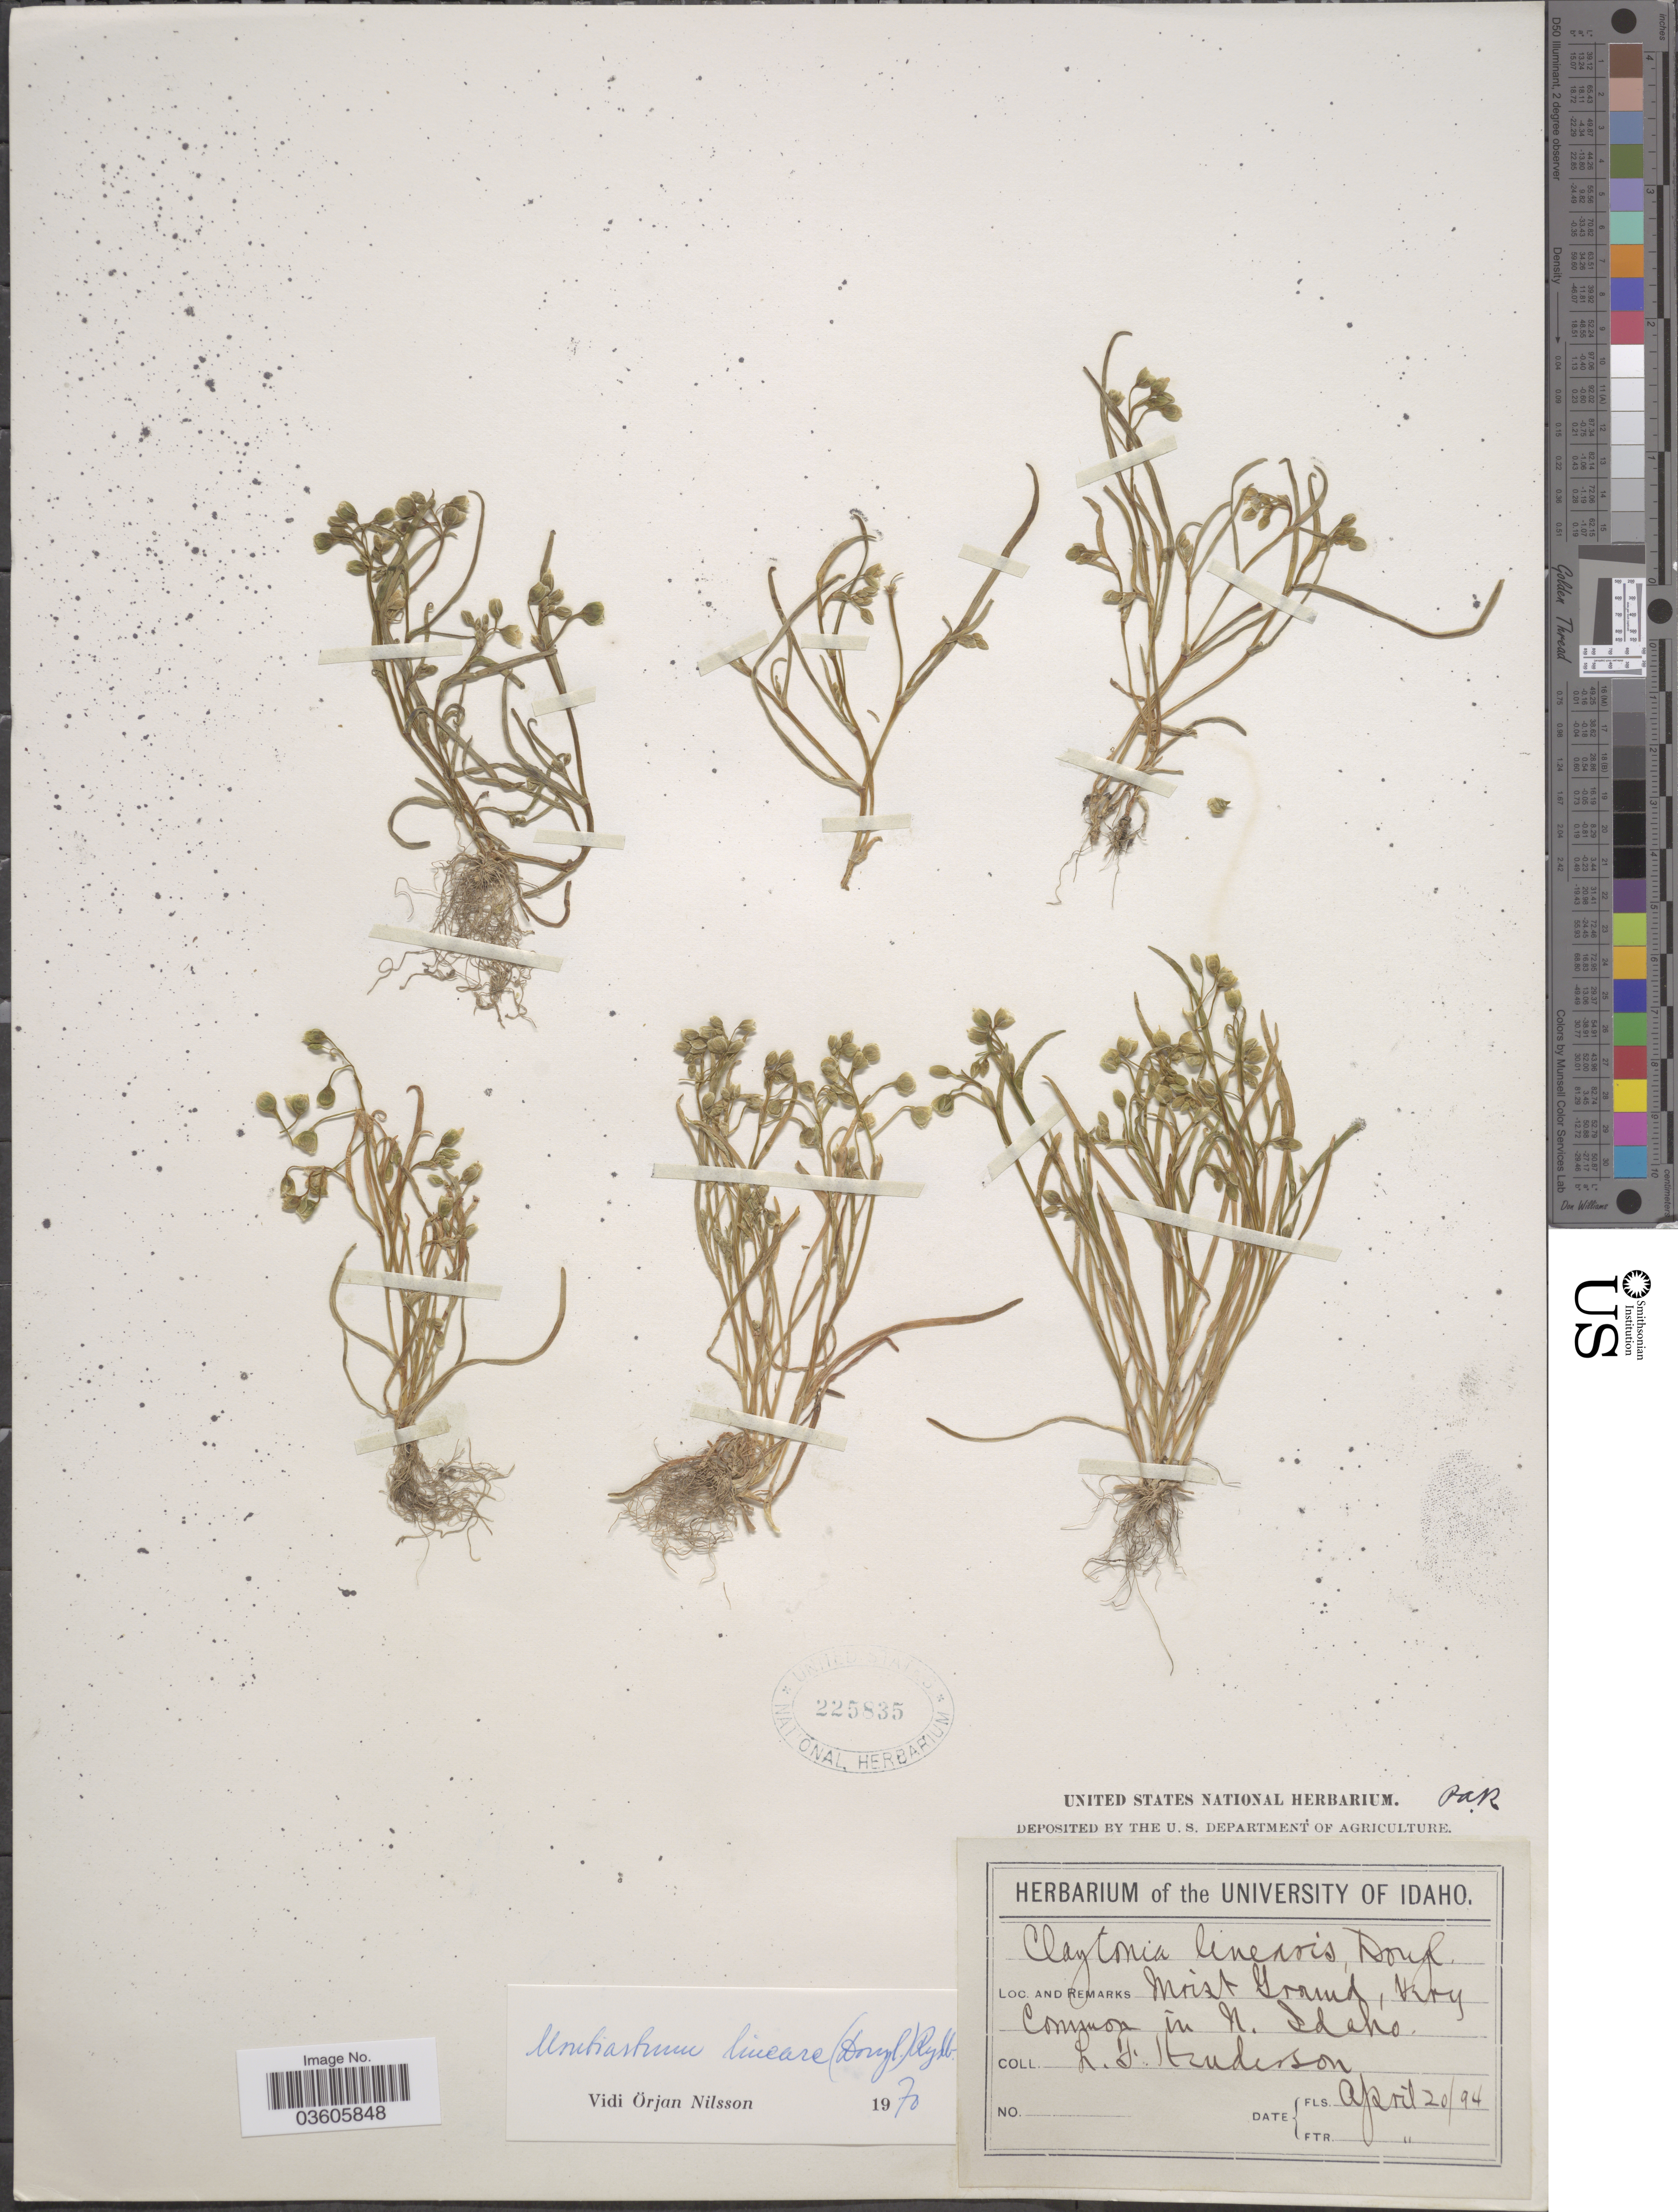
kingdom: Plantae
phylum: Tracheophyta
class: Magnoliopsida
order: Caryophyllales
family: Montiaceae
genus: Montia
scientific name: Montia linearis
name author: (Douglas) Greene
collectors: L. Henderson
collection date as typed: Transcribed d/m/y: 20/4/94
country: United States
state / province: Idaho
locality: N. Idaho.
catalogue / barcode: US 225835